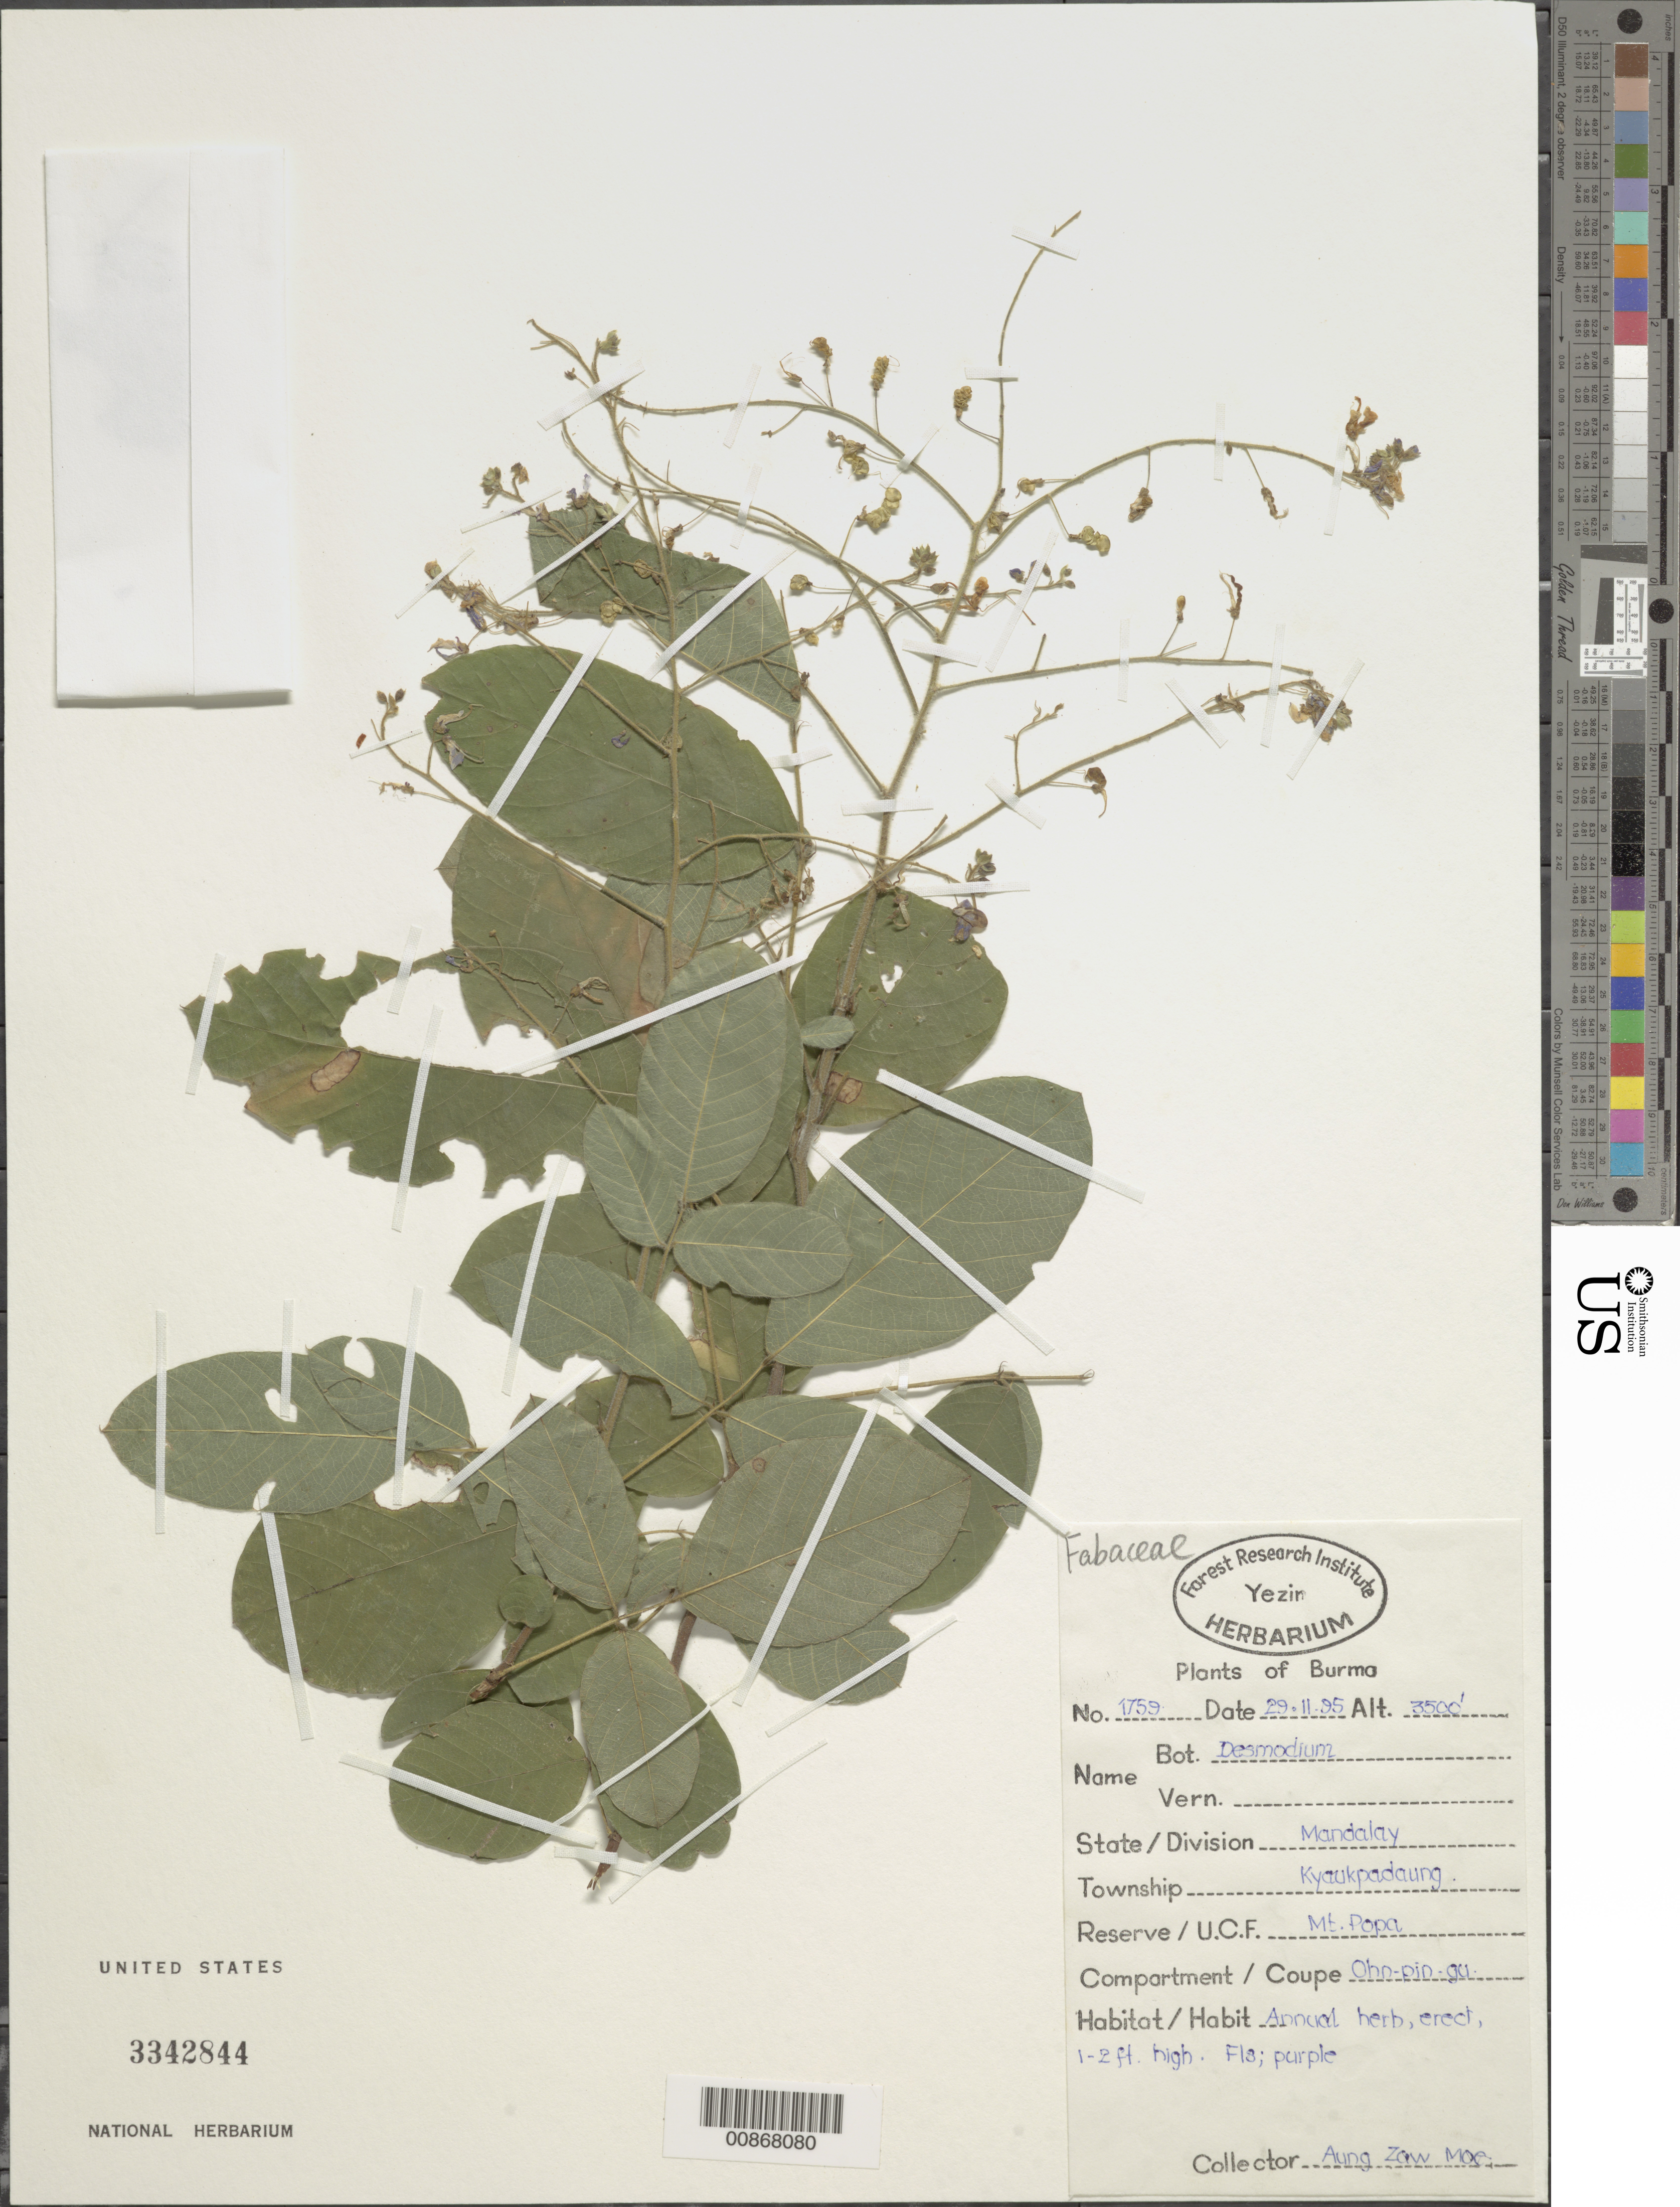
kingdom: Plantae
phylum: Tracheophyta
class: Magnoliopsida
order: Fabales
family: Fabaceae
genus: Desmodium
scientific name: Desmodium sp.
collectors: Aung Zaw Moe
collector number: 1759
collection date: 1995-11-29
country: Myanmar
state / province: Mandalay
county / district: Kyaukpadaung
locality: Mt. Popa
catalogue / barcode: US 3342844